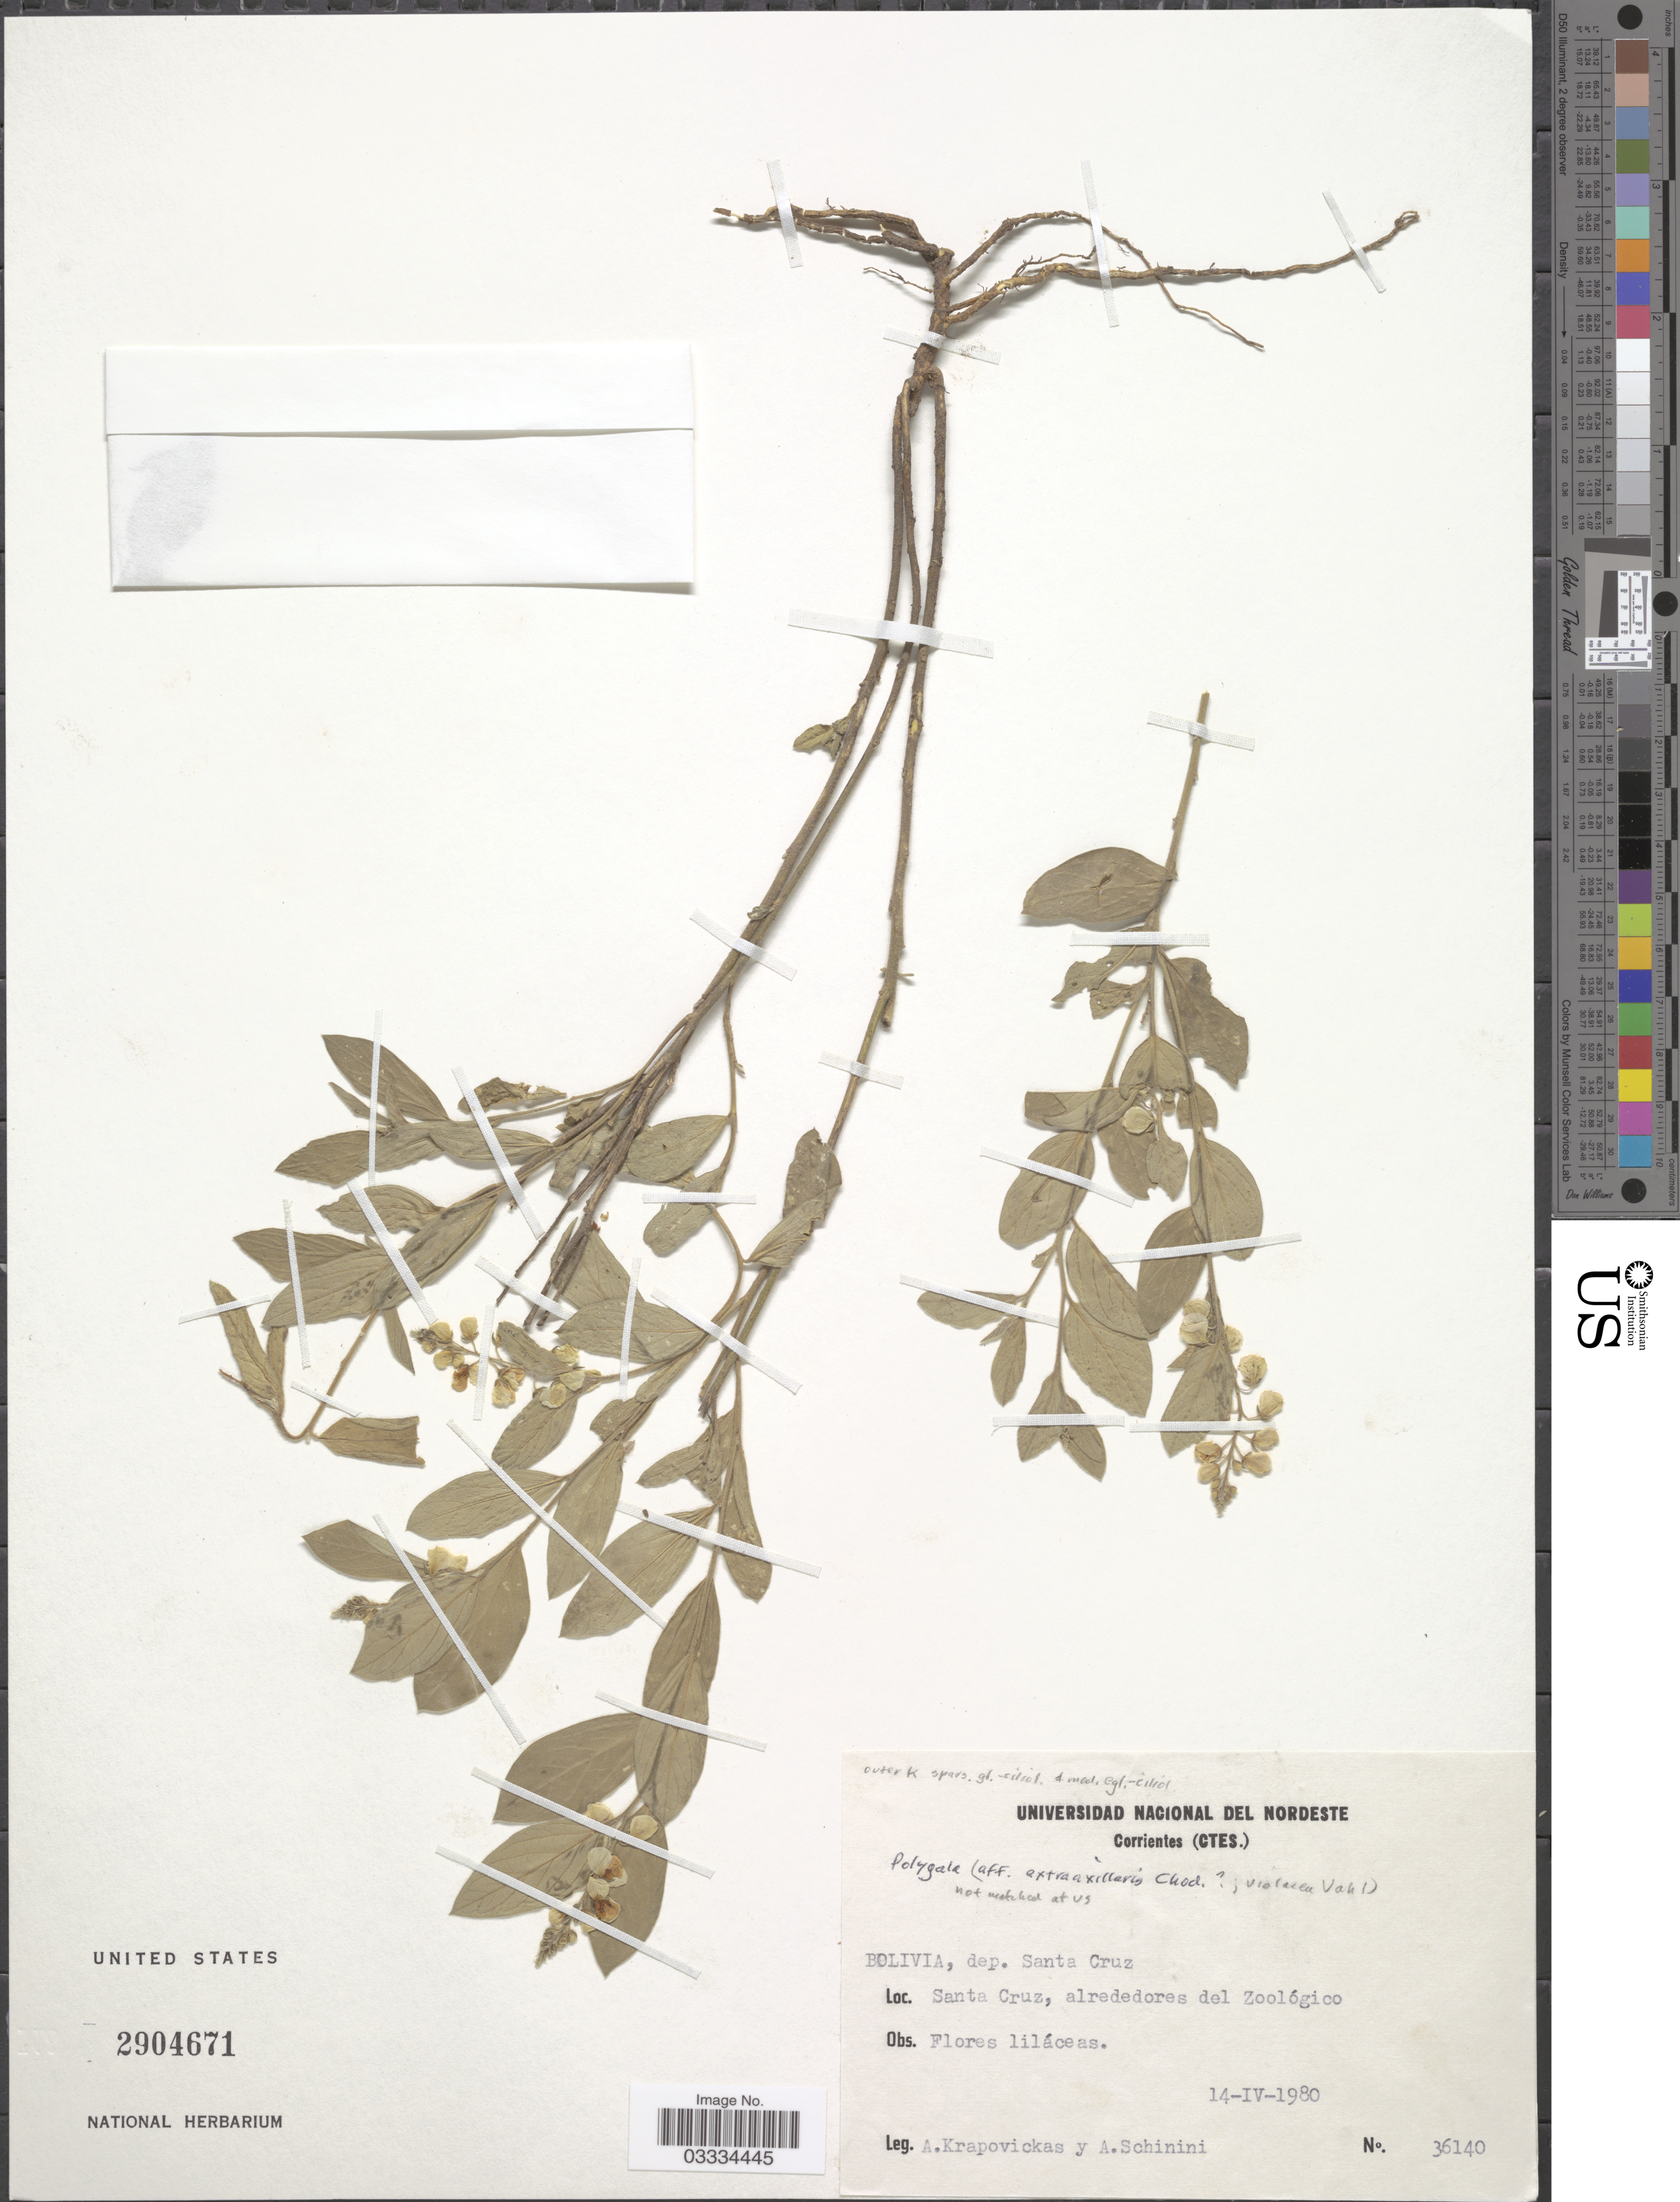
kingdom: Plantae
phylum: Tracheophyta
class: Magnoliopsida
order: Fabales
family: Polygalaceae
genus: Polygala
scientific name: Polygala sp.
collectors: A. Krapovickas & A. Schinini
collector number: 36140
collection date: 1980-04-14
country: Bolivia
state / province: Santa Cruz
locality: Dep. Santa Cruz. Santa Cruz, alrededores del Zoológico.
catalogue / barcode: US 2904671